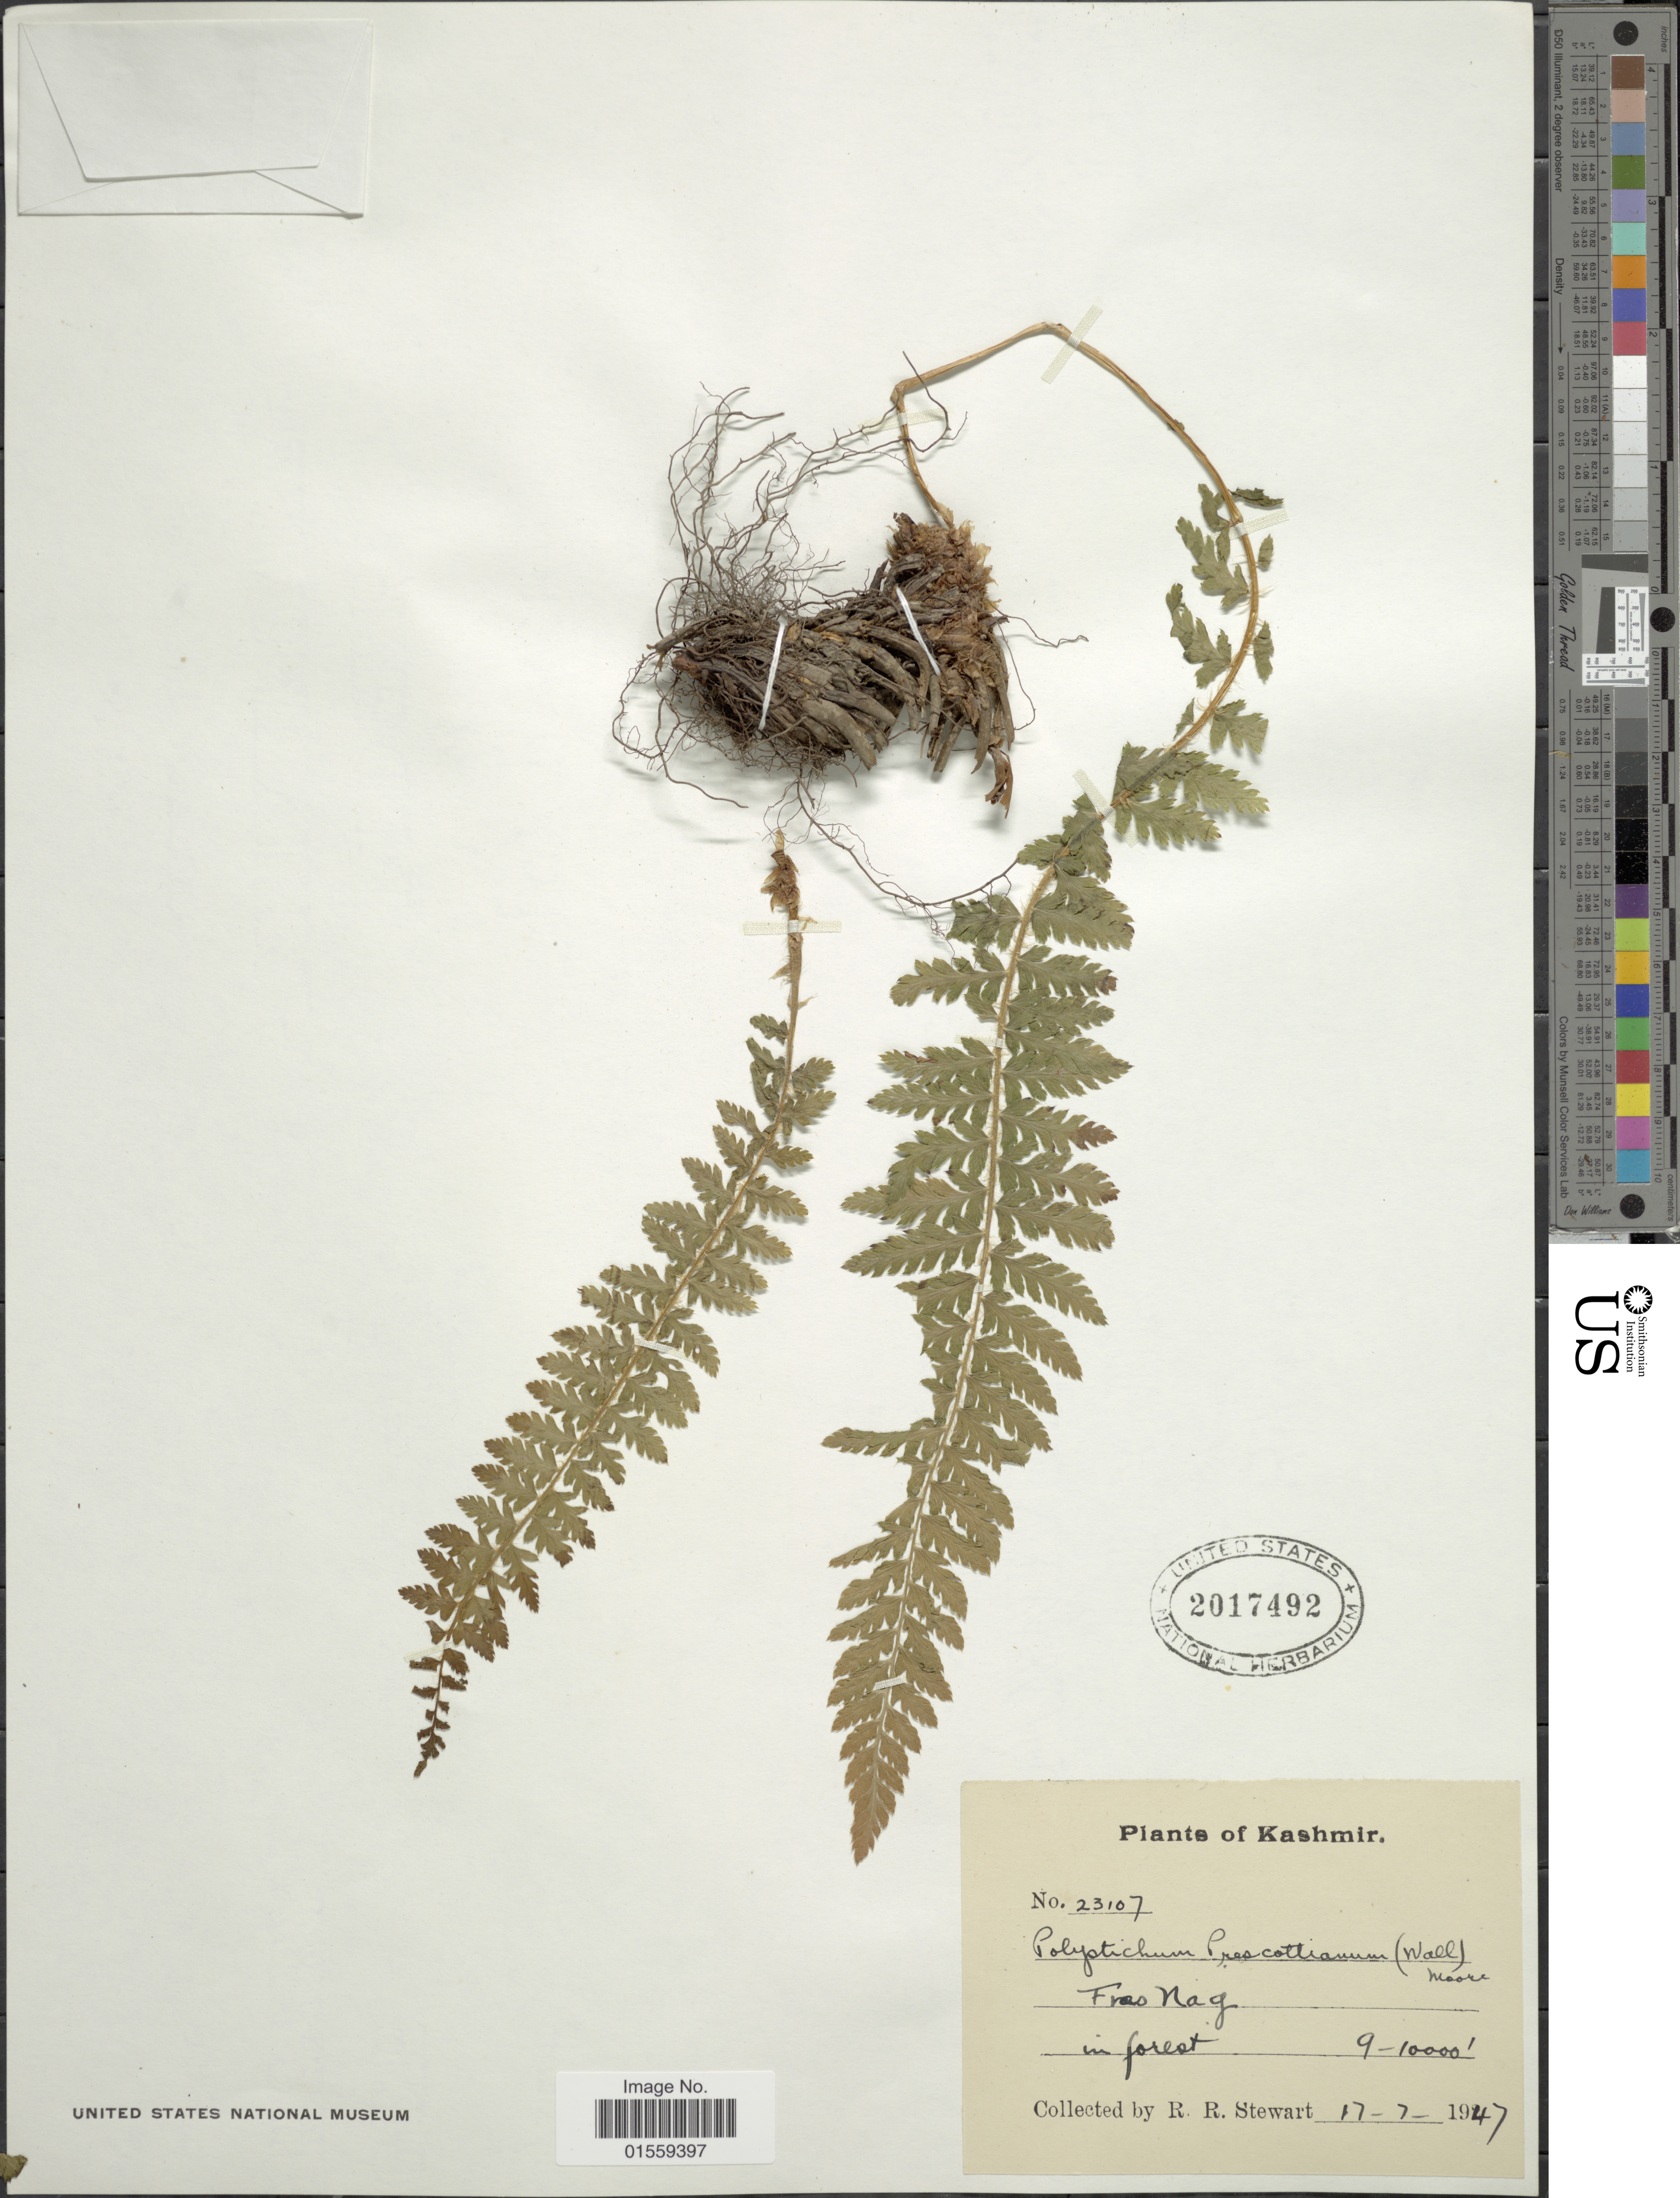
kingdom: Plantae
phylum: Tracheophyta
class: Polypodiopsida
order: Polypodiales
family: Dryopteridaceae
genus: Polystichum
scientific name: Polystichum prescottianum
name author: (Wall. ex Mett.) T. Moore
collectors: R. R. Stewart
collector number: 23107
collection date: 1947-07-17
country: India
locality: Kashmir, Fras Nag in forest.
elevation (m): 2743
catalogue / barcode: US 2017492